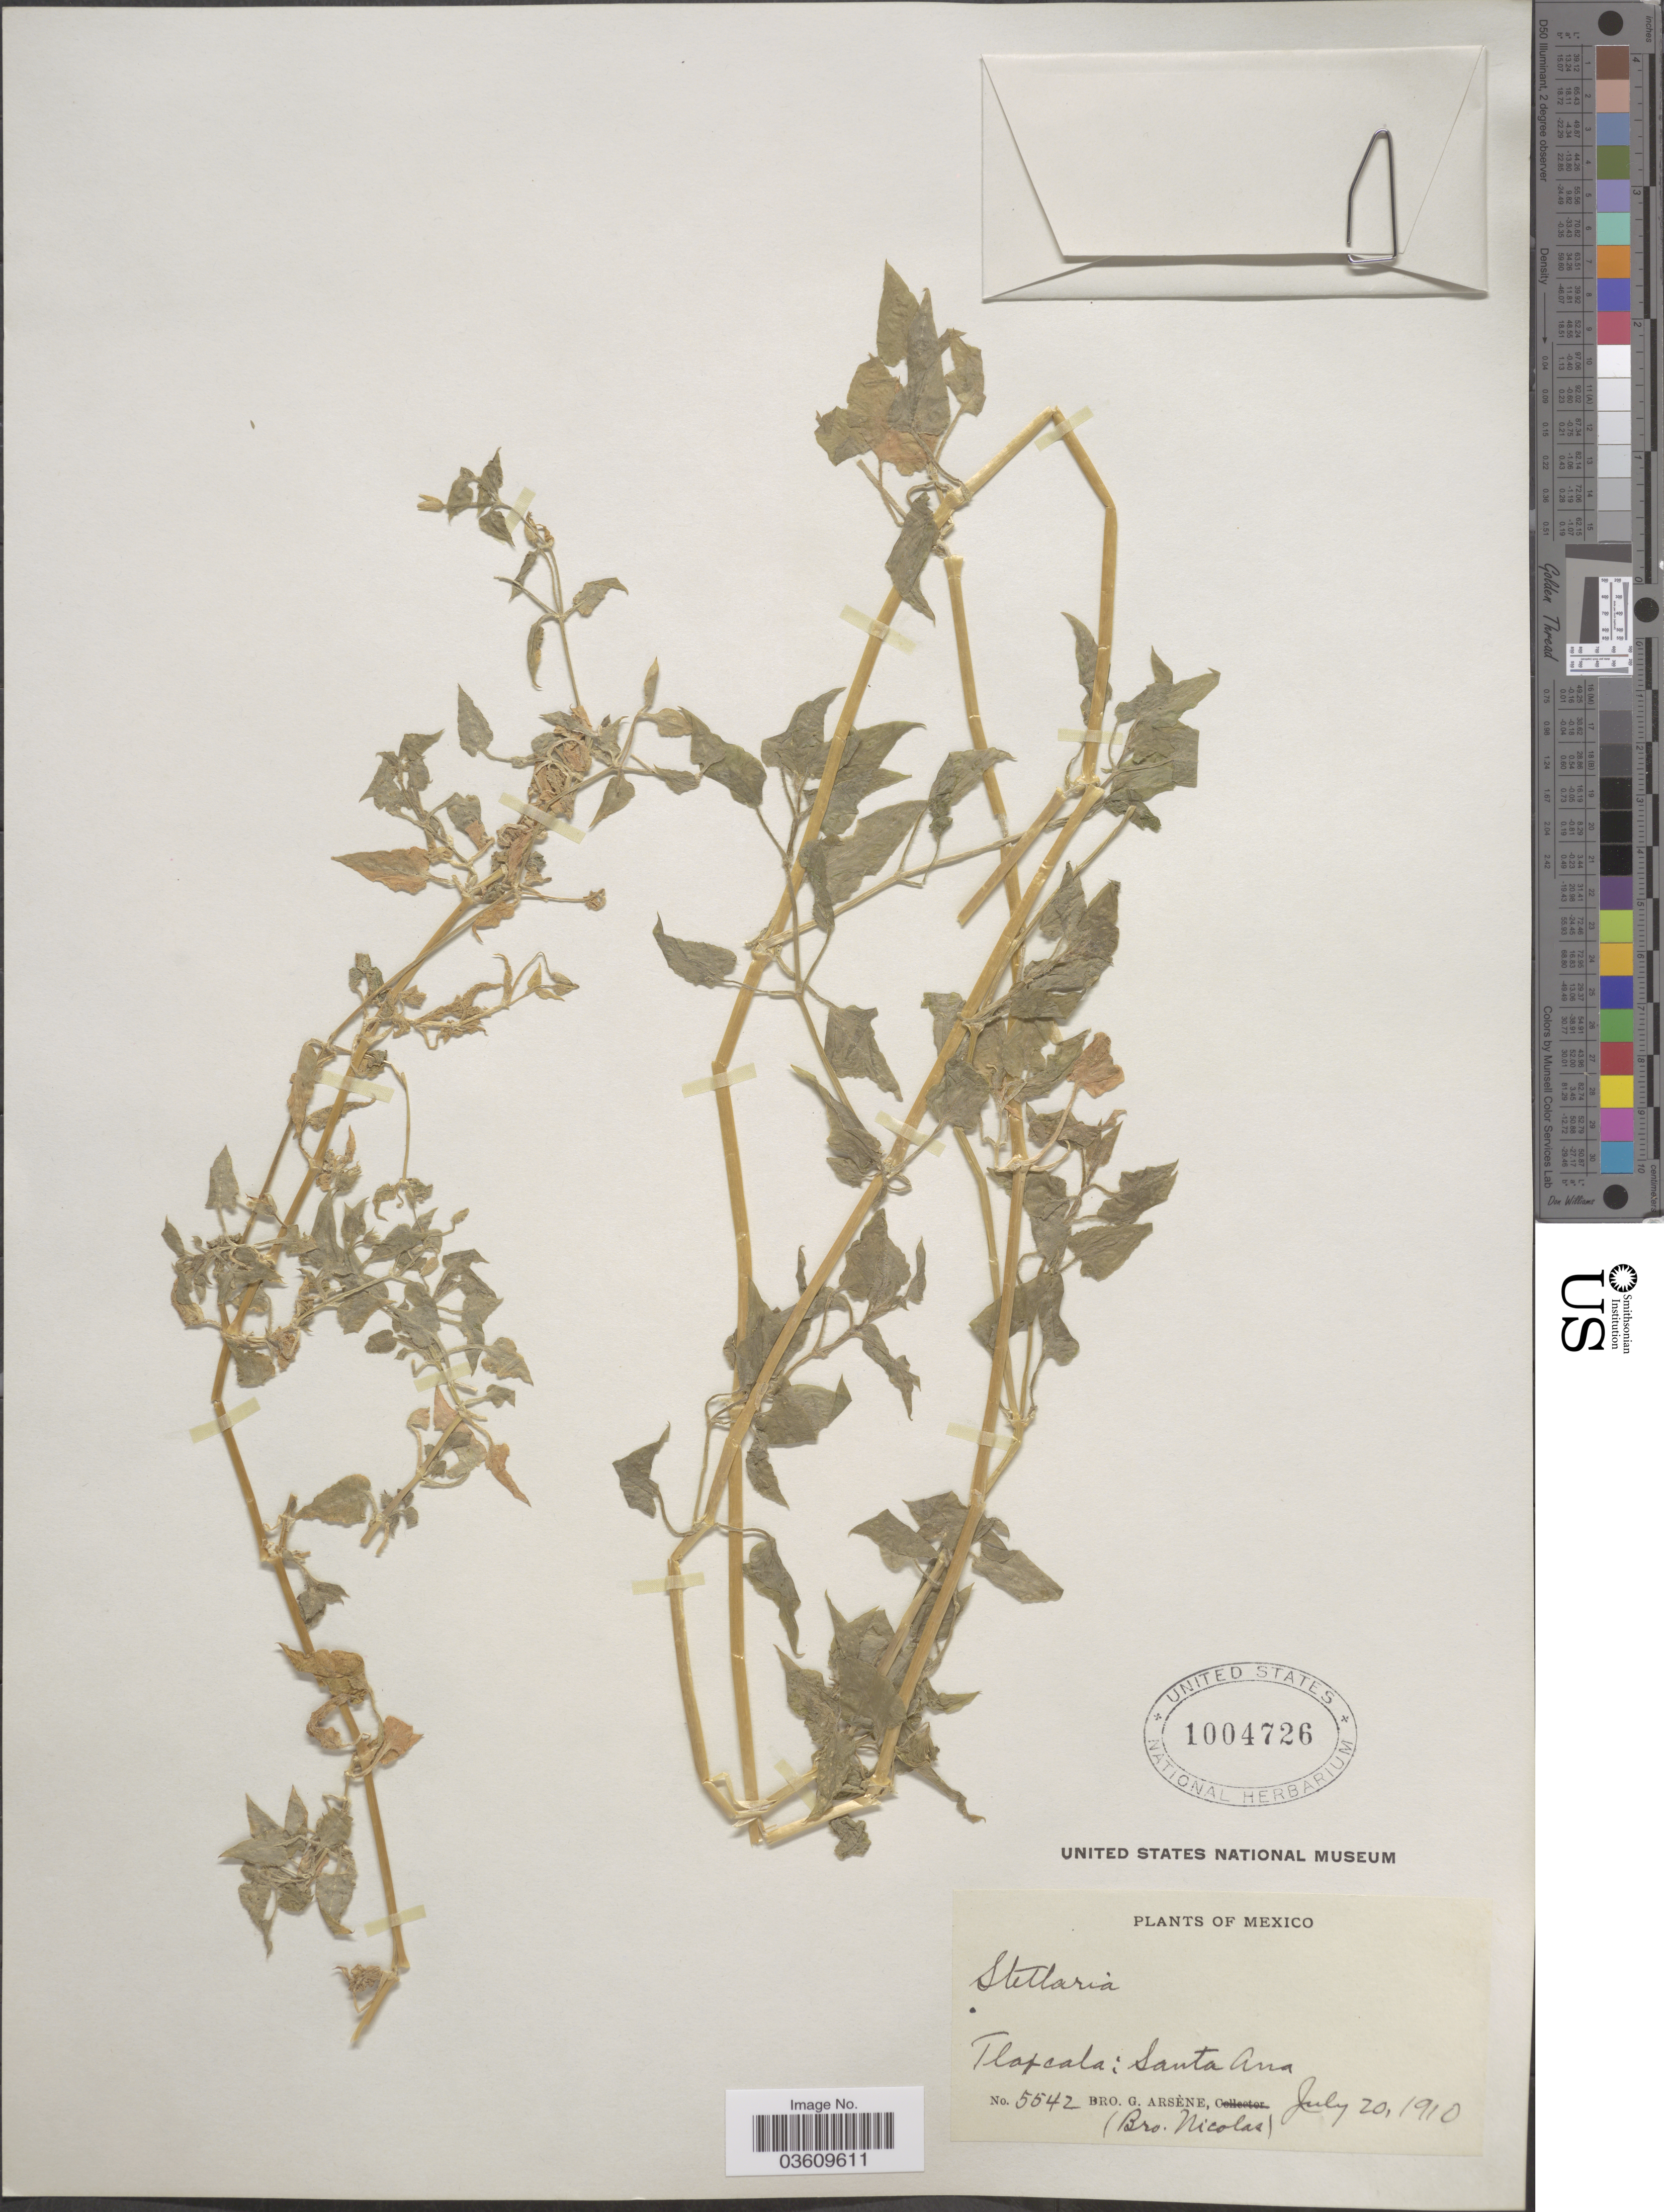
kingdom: Plantae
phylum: Tracheophyta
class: Magnoliopsida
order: Caryophyllales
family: Caryophyllaceae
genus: Stellaria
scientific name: Stellaria cuspidata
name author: Willd. ex Schltdl.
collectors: Bro. G. Arsène & Bro. Nicolas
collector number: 5542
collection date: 1910-07-20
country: Mexico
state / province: Tlaxcala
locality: Santa Ana.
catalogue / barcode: US 1004726